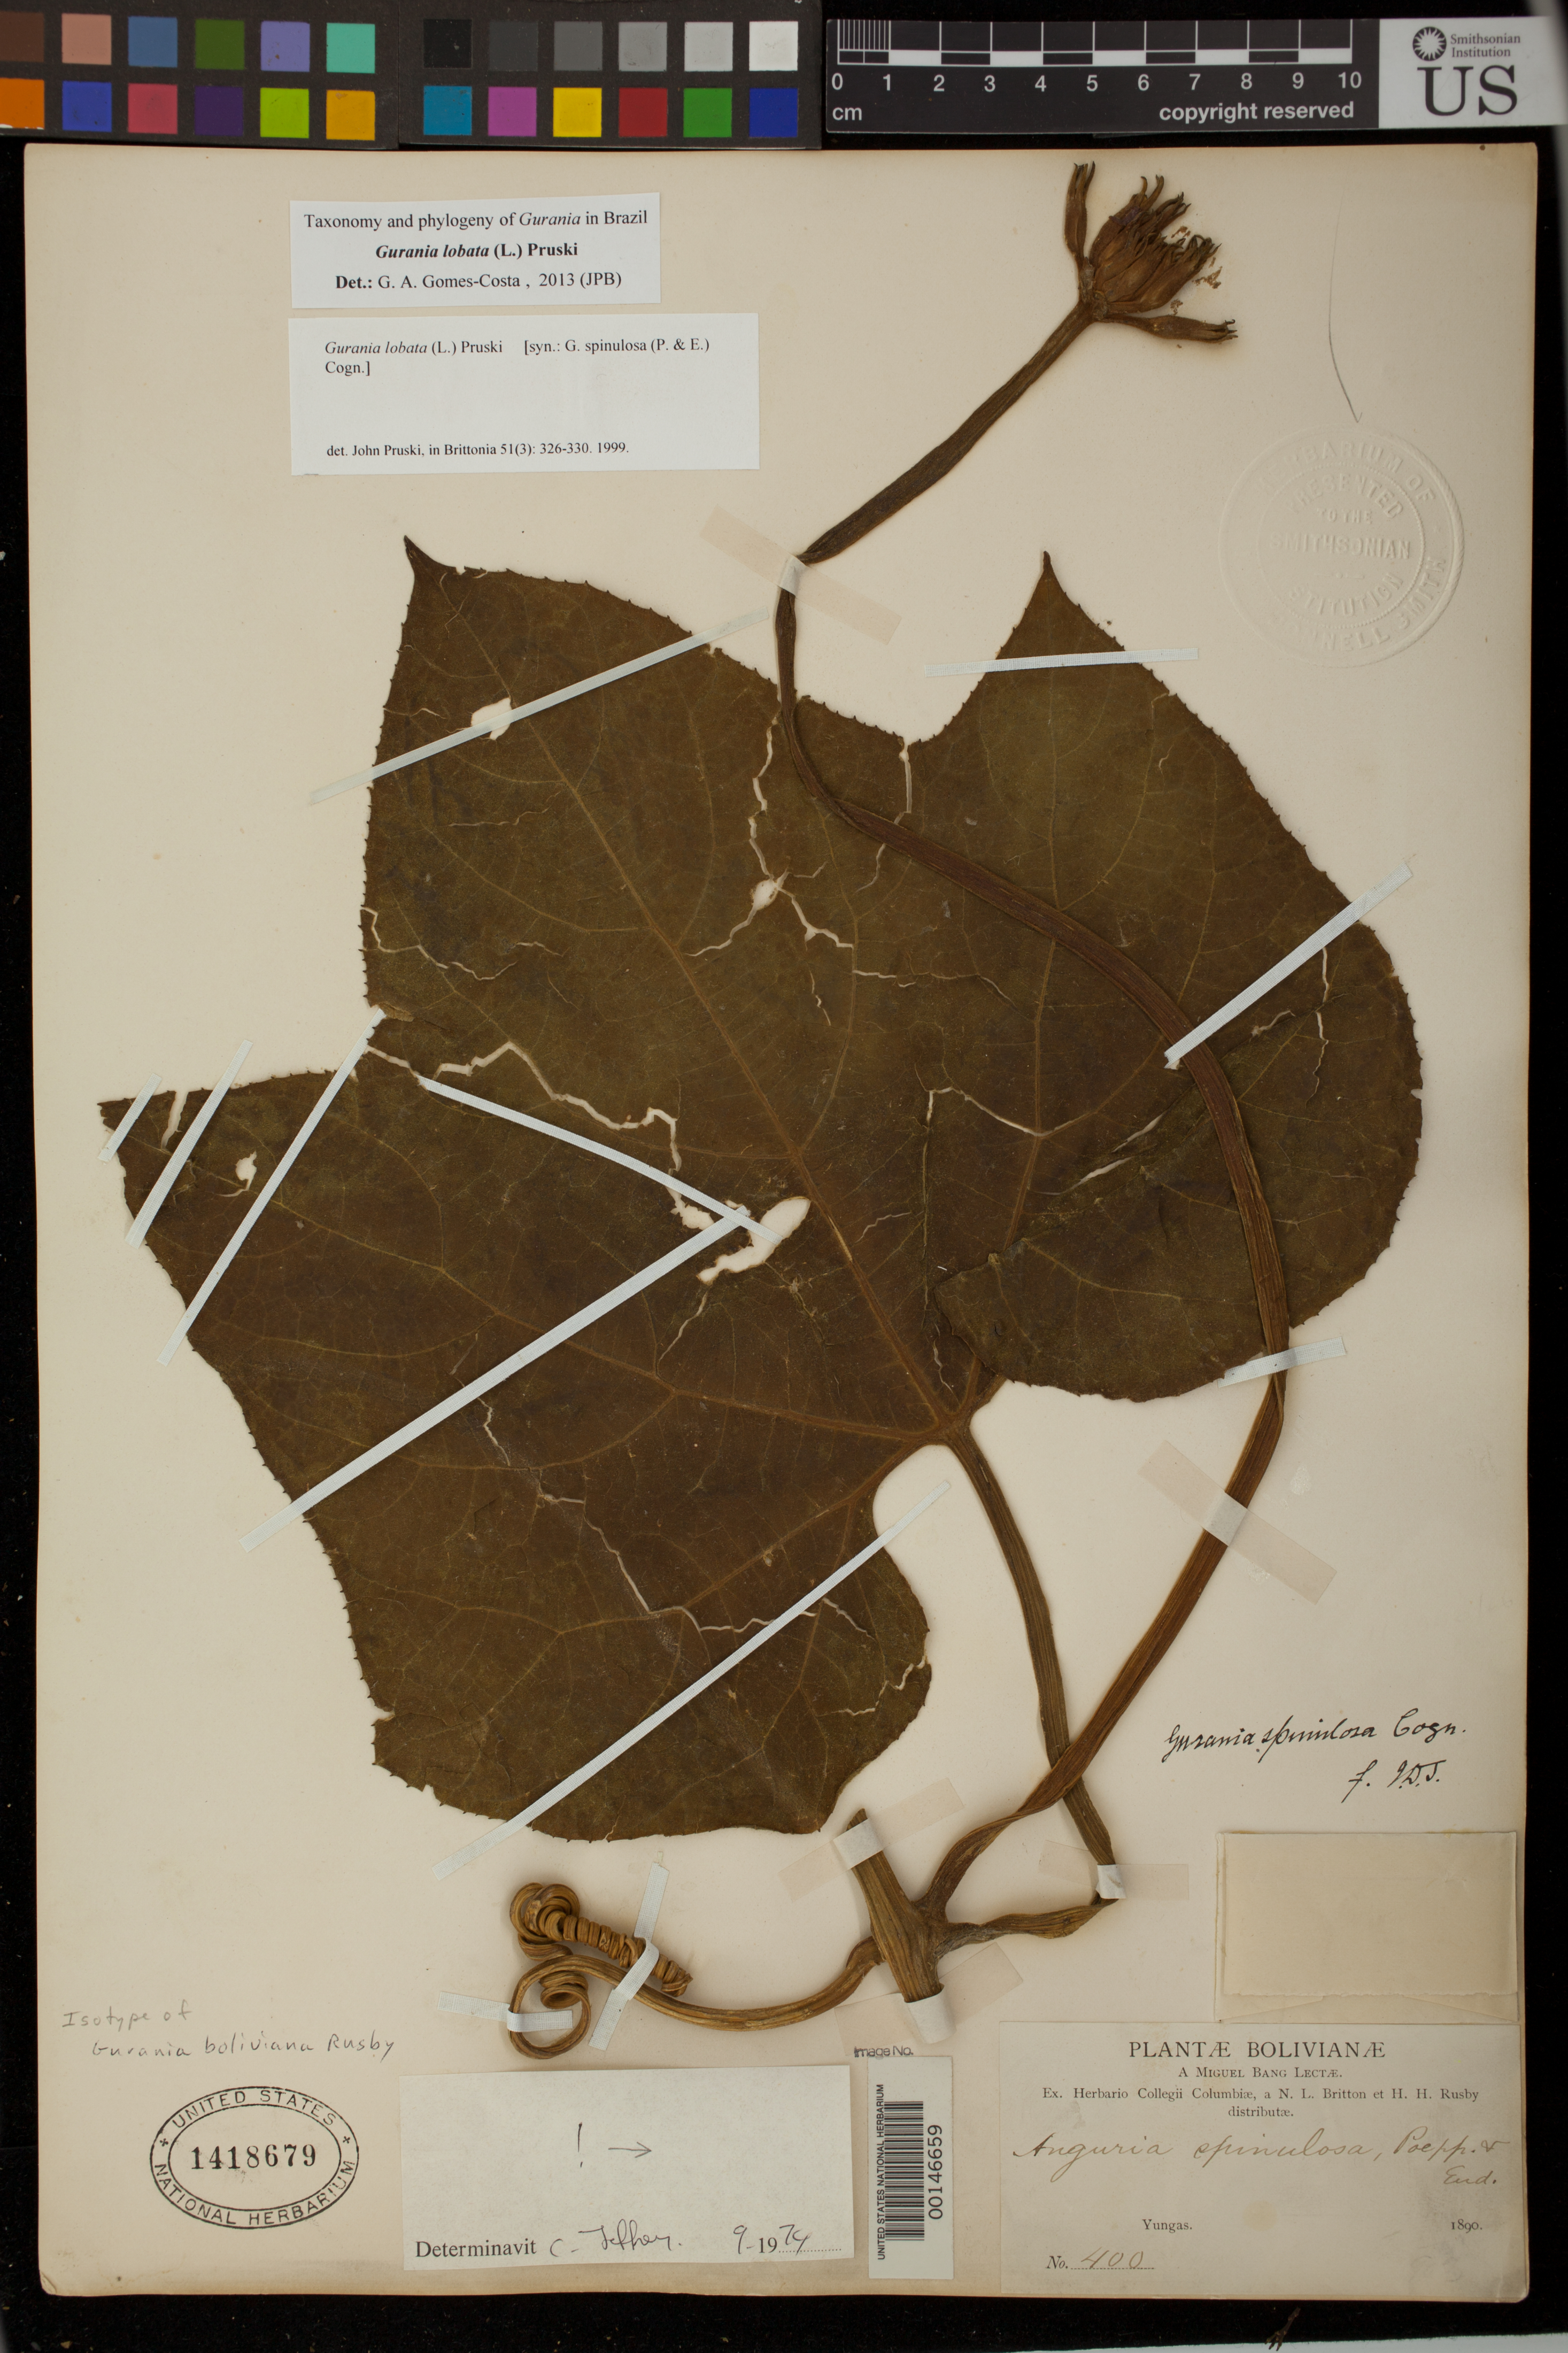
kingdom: Plantae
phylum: Tracheophyta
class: Magnoliopsida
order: Cucurbitales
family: Cucurbitaceae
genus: Gurania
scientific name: Gurania boliviana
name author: Rusby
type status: Isotype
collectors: M. Bang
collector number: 400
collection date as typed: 1890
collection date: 1890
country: Bolivia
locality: Yungas.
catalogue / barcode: US 1418679